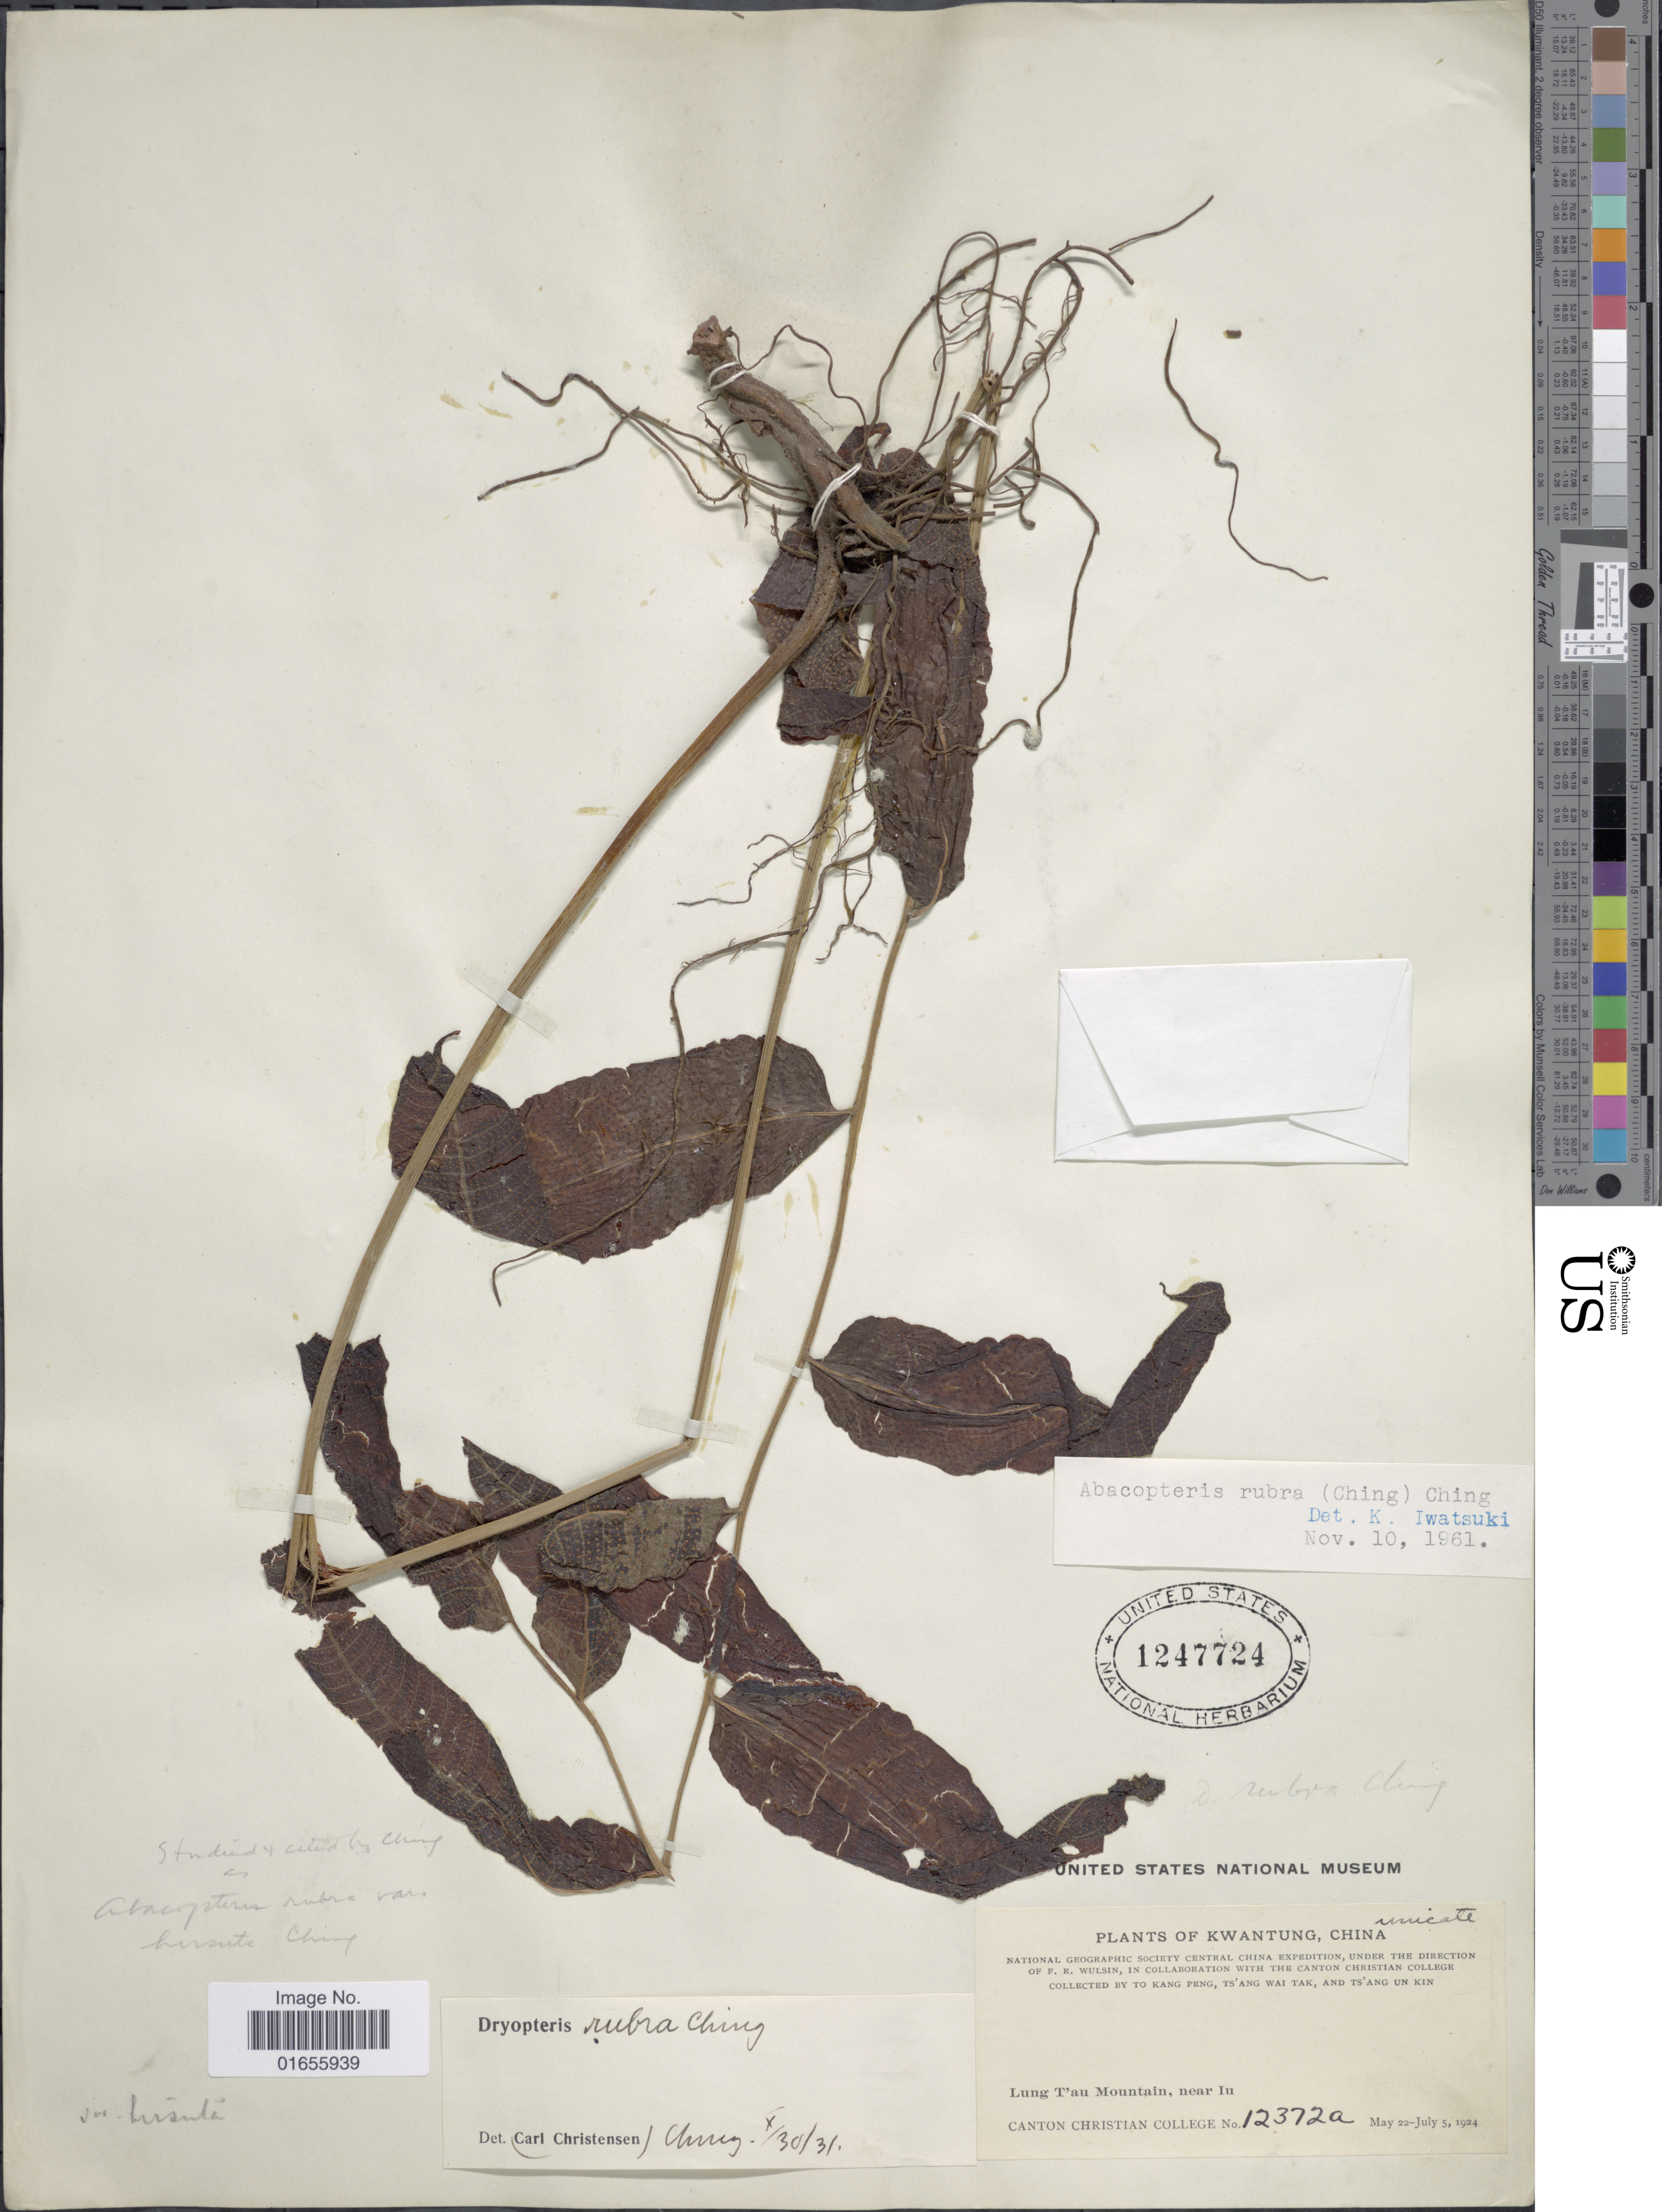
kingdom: Plantae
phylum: Tracheophyta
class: Polypodiopsida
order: Polypodiales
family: Thelypteridaceae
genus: Pronephrium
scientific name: Pronephrium lakhimpurense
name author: (Rosenst.) Holttum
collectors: Canton Christian College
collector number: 12372a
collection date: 1924-05-22/1924-07-05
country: China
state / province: Guangdong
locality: Kwangtung, Lung T'au Mountain, near Iu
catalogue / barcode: US 1247724